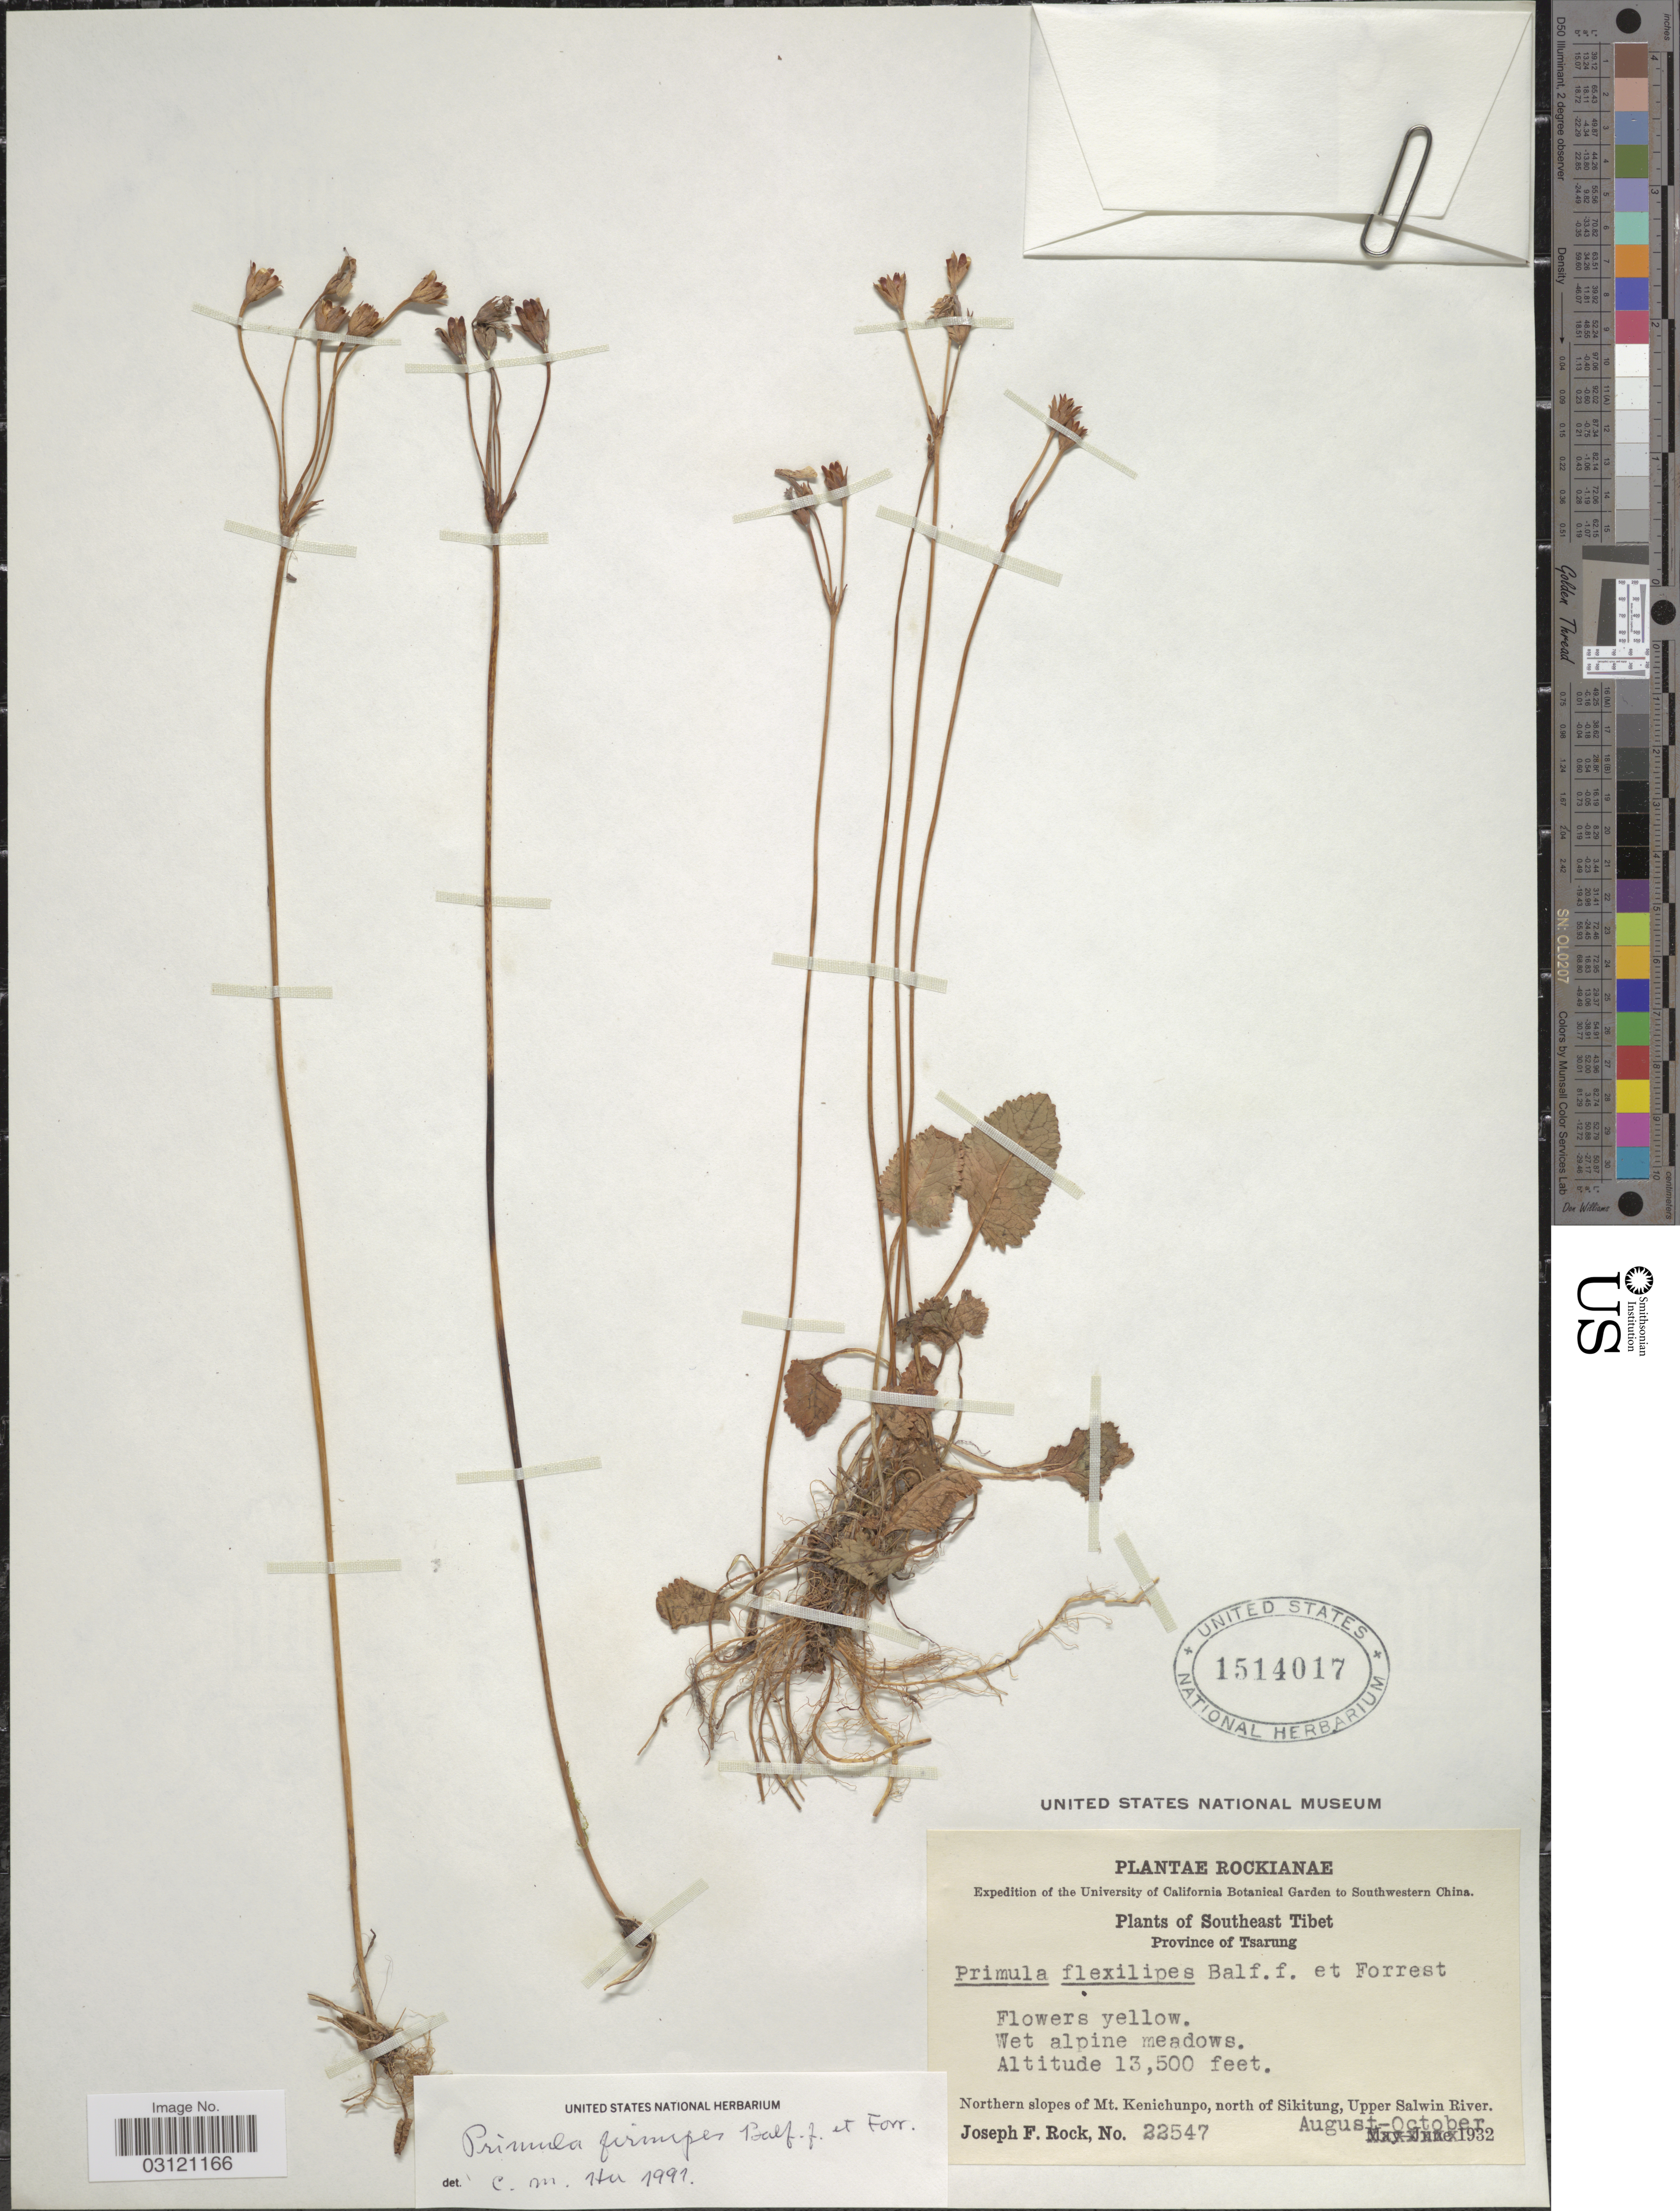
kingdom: Plantae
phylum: Tracheophyta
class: Magnoliopsida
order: Ericales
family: Primulaceae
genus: Primula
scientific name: Primula firmipes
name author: Balf. f. & Forrest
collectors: J. F. Rock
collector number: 22547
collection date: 1932-08/1932-10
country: China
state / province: Xizang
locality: Southeast Tibet, Province of Tsarung, Northern slopes of Mt. Kenichunpo, north of Sikitung, Upper Salwin River, Southwestern China.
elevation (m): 4115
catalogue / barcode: US 1514017